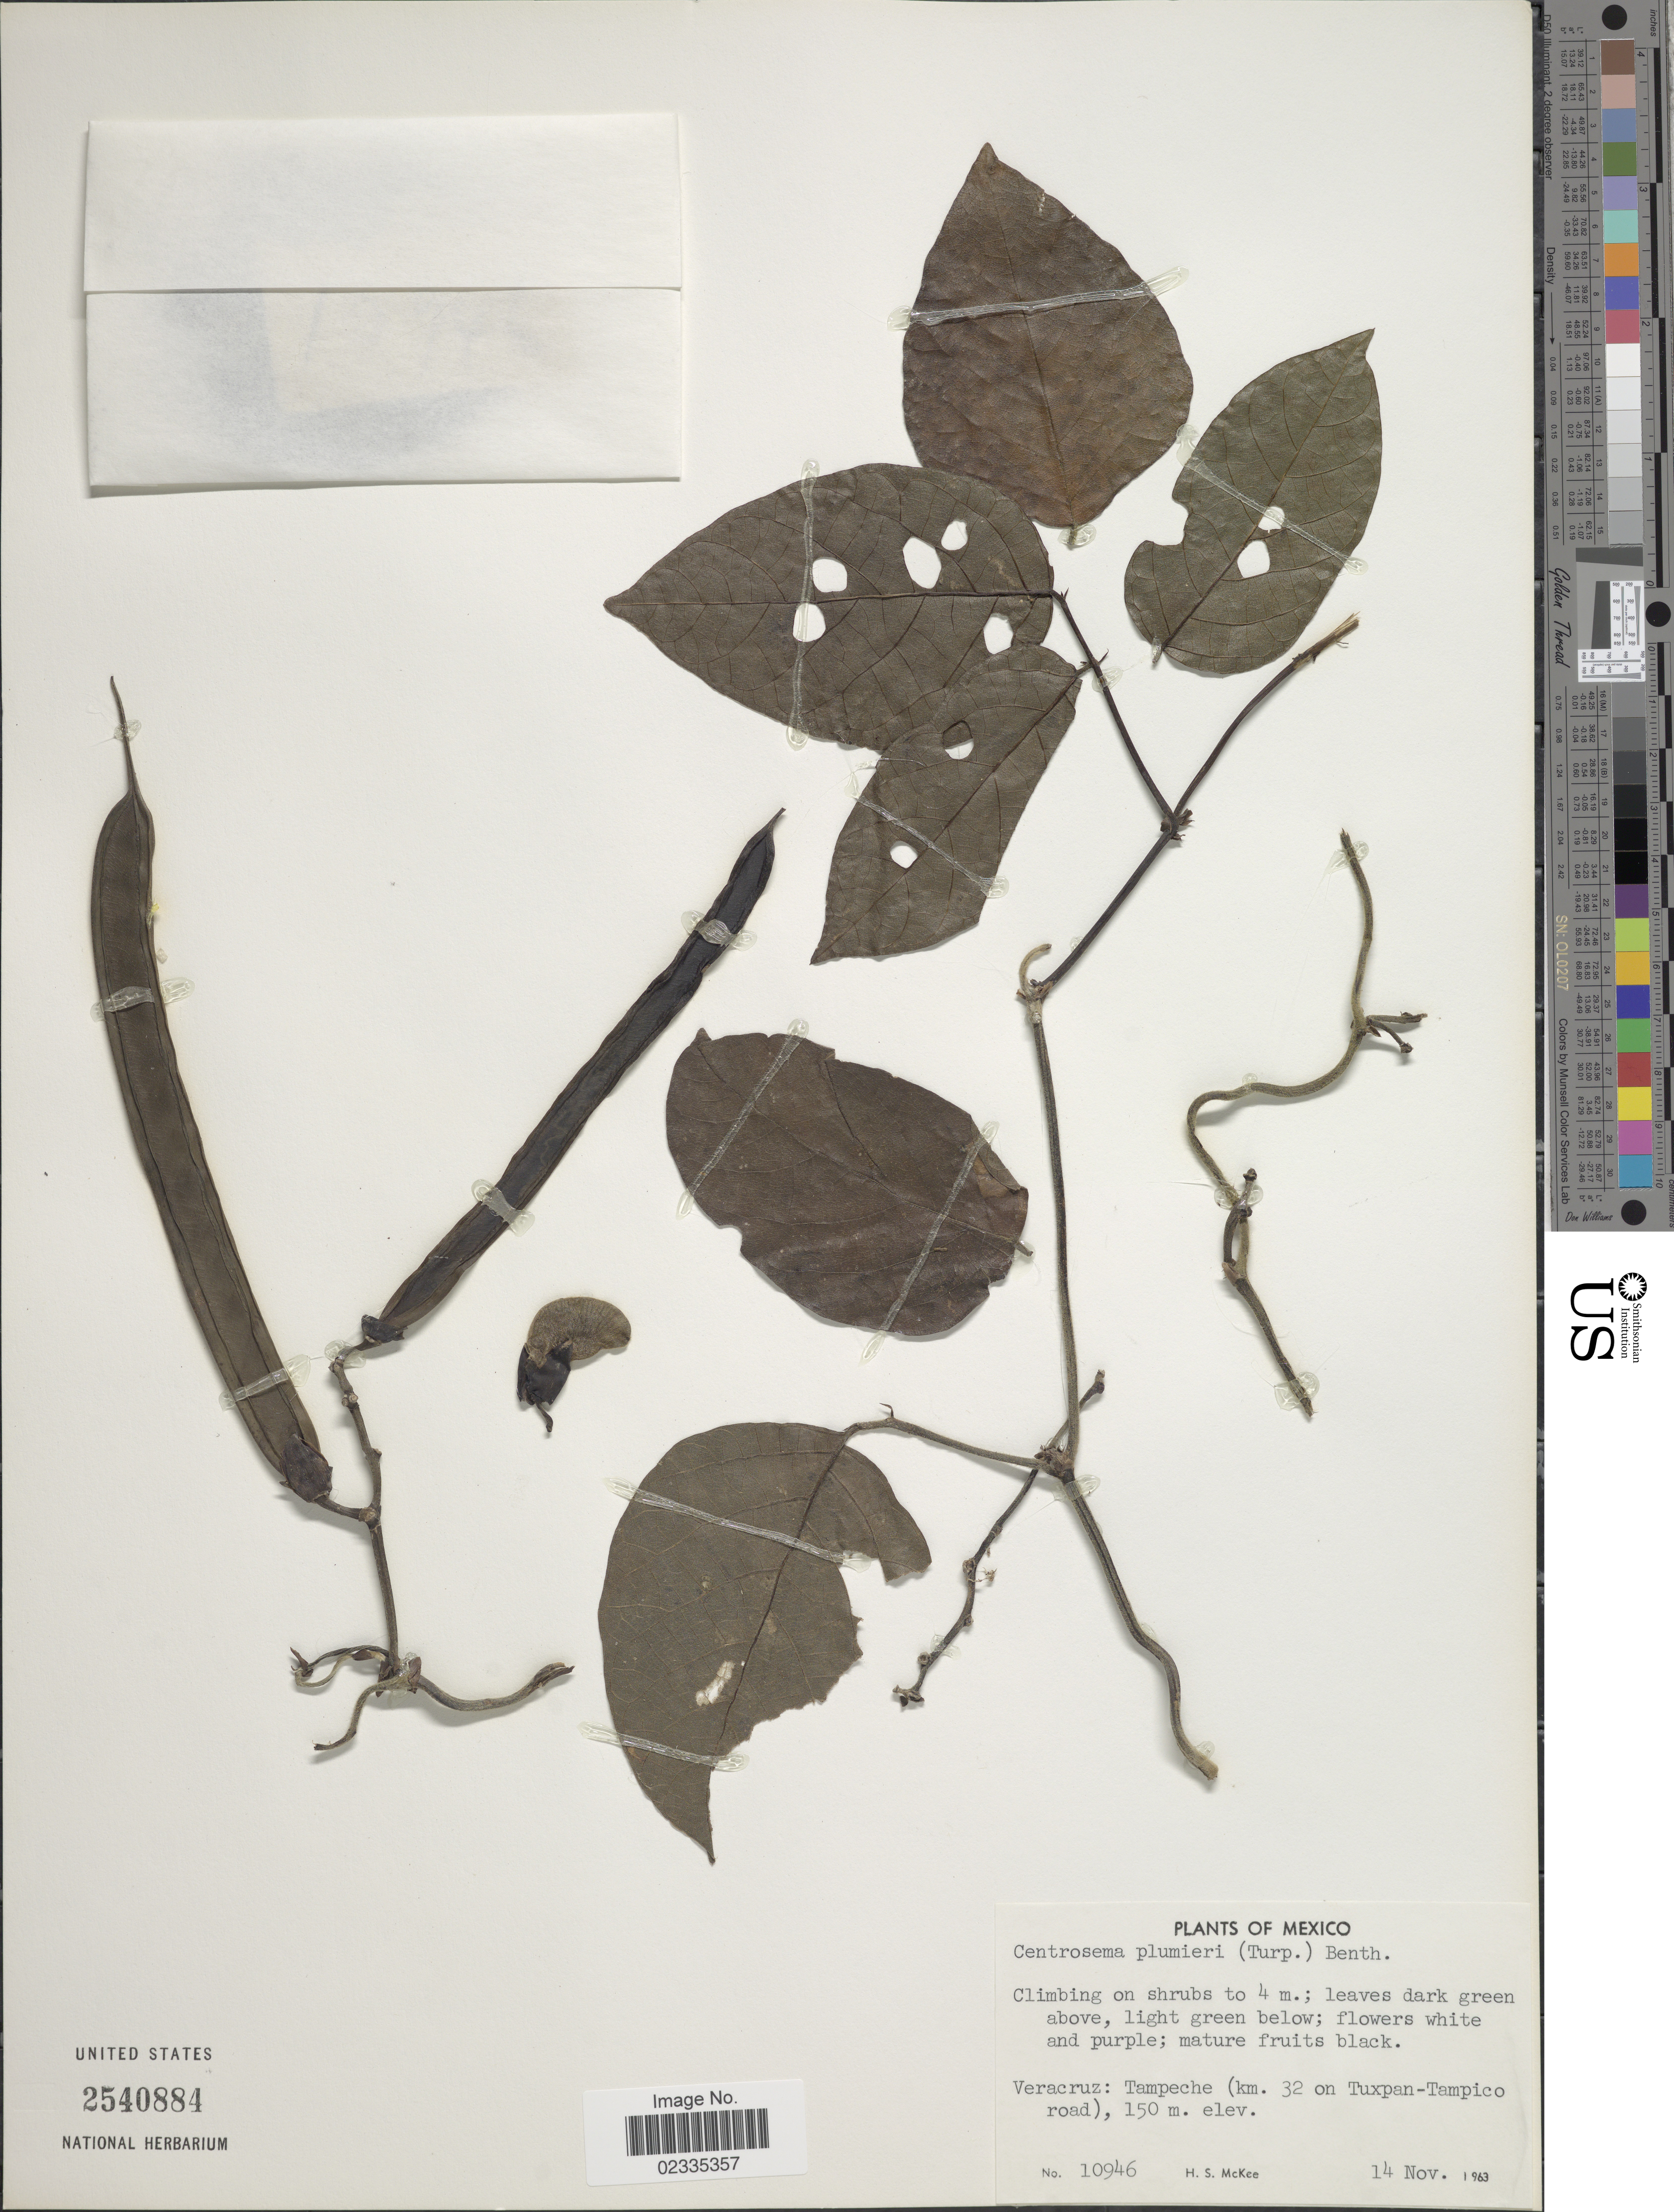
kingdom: Plantae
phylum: Tracheophyta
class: Magnoliopsida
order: Fabales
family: Fabaceae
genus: Centrosema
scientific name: Centrosema plumieri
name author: (Turpin ex Pers.) Benth.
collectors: H. S. McKee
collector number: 10946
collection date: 1963-11-14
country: Mexico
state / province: Veracruz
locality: Veracruz: Tampeche (km. 32 on Tuxpan- Tampico road)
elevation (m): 150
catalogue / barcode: US 2540884